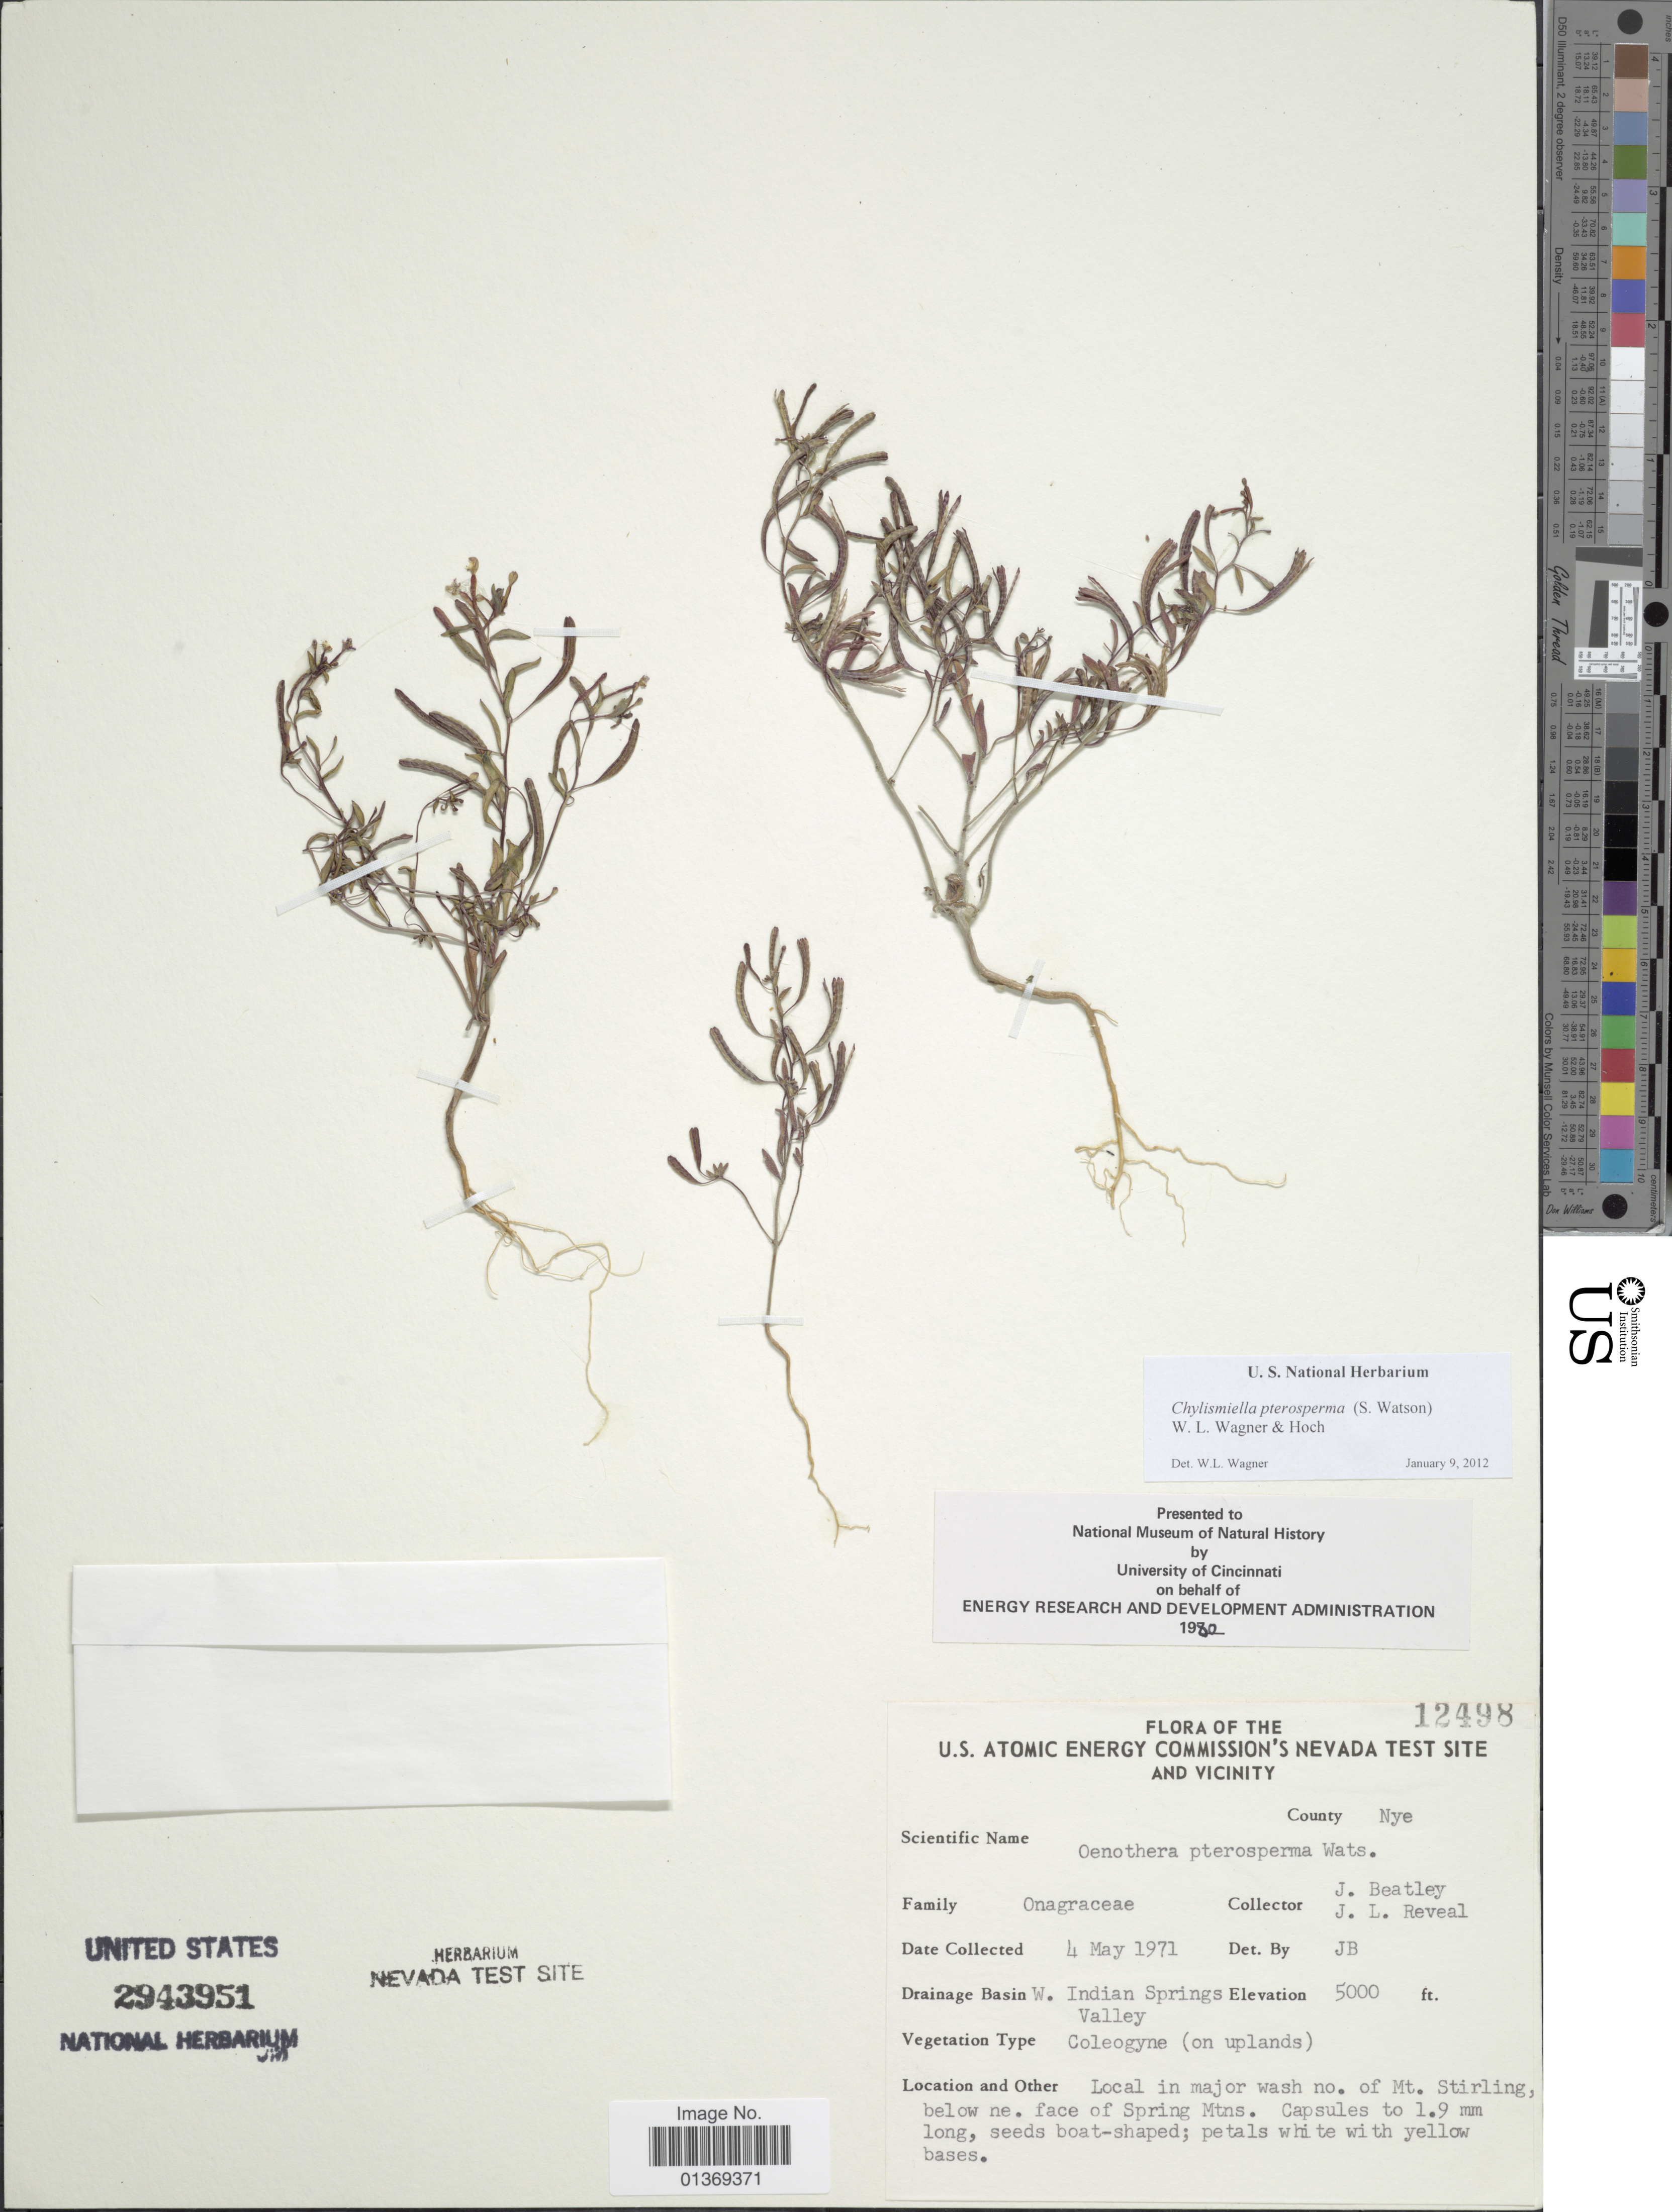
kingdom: Plantae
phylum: Tracheophyta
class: Magnoliopsida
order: Myrtales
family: Onagraceae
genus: Chylismiella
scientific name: Chylismiella pterosperma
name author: (S. Watson) W.L. Wagner & Hoch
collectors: J. C. Beatley & J. L. Reveal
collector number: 12498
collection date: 1971-05-04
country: United States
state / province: Nevada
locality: U.S. Atomic Energy Commission's Nevada Test Site and Vicinity, County Nye, W. Indian Springs Valley, Mt. Stirling below ne. face of Spring Mtns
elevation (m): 1524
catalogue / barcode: US 2943951